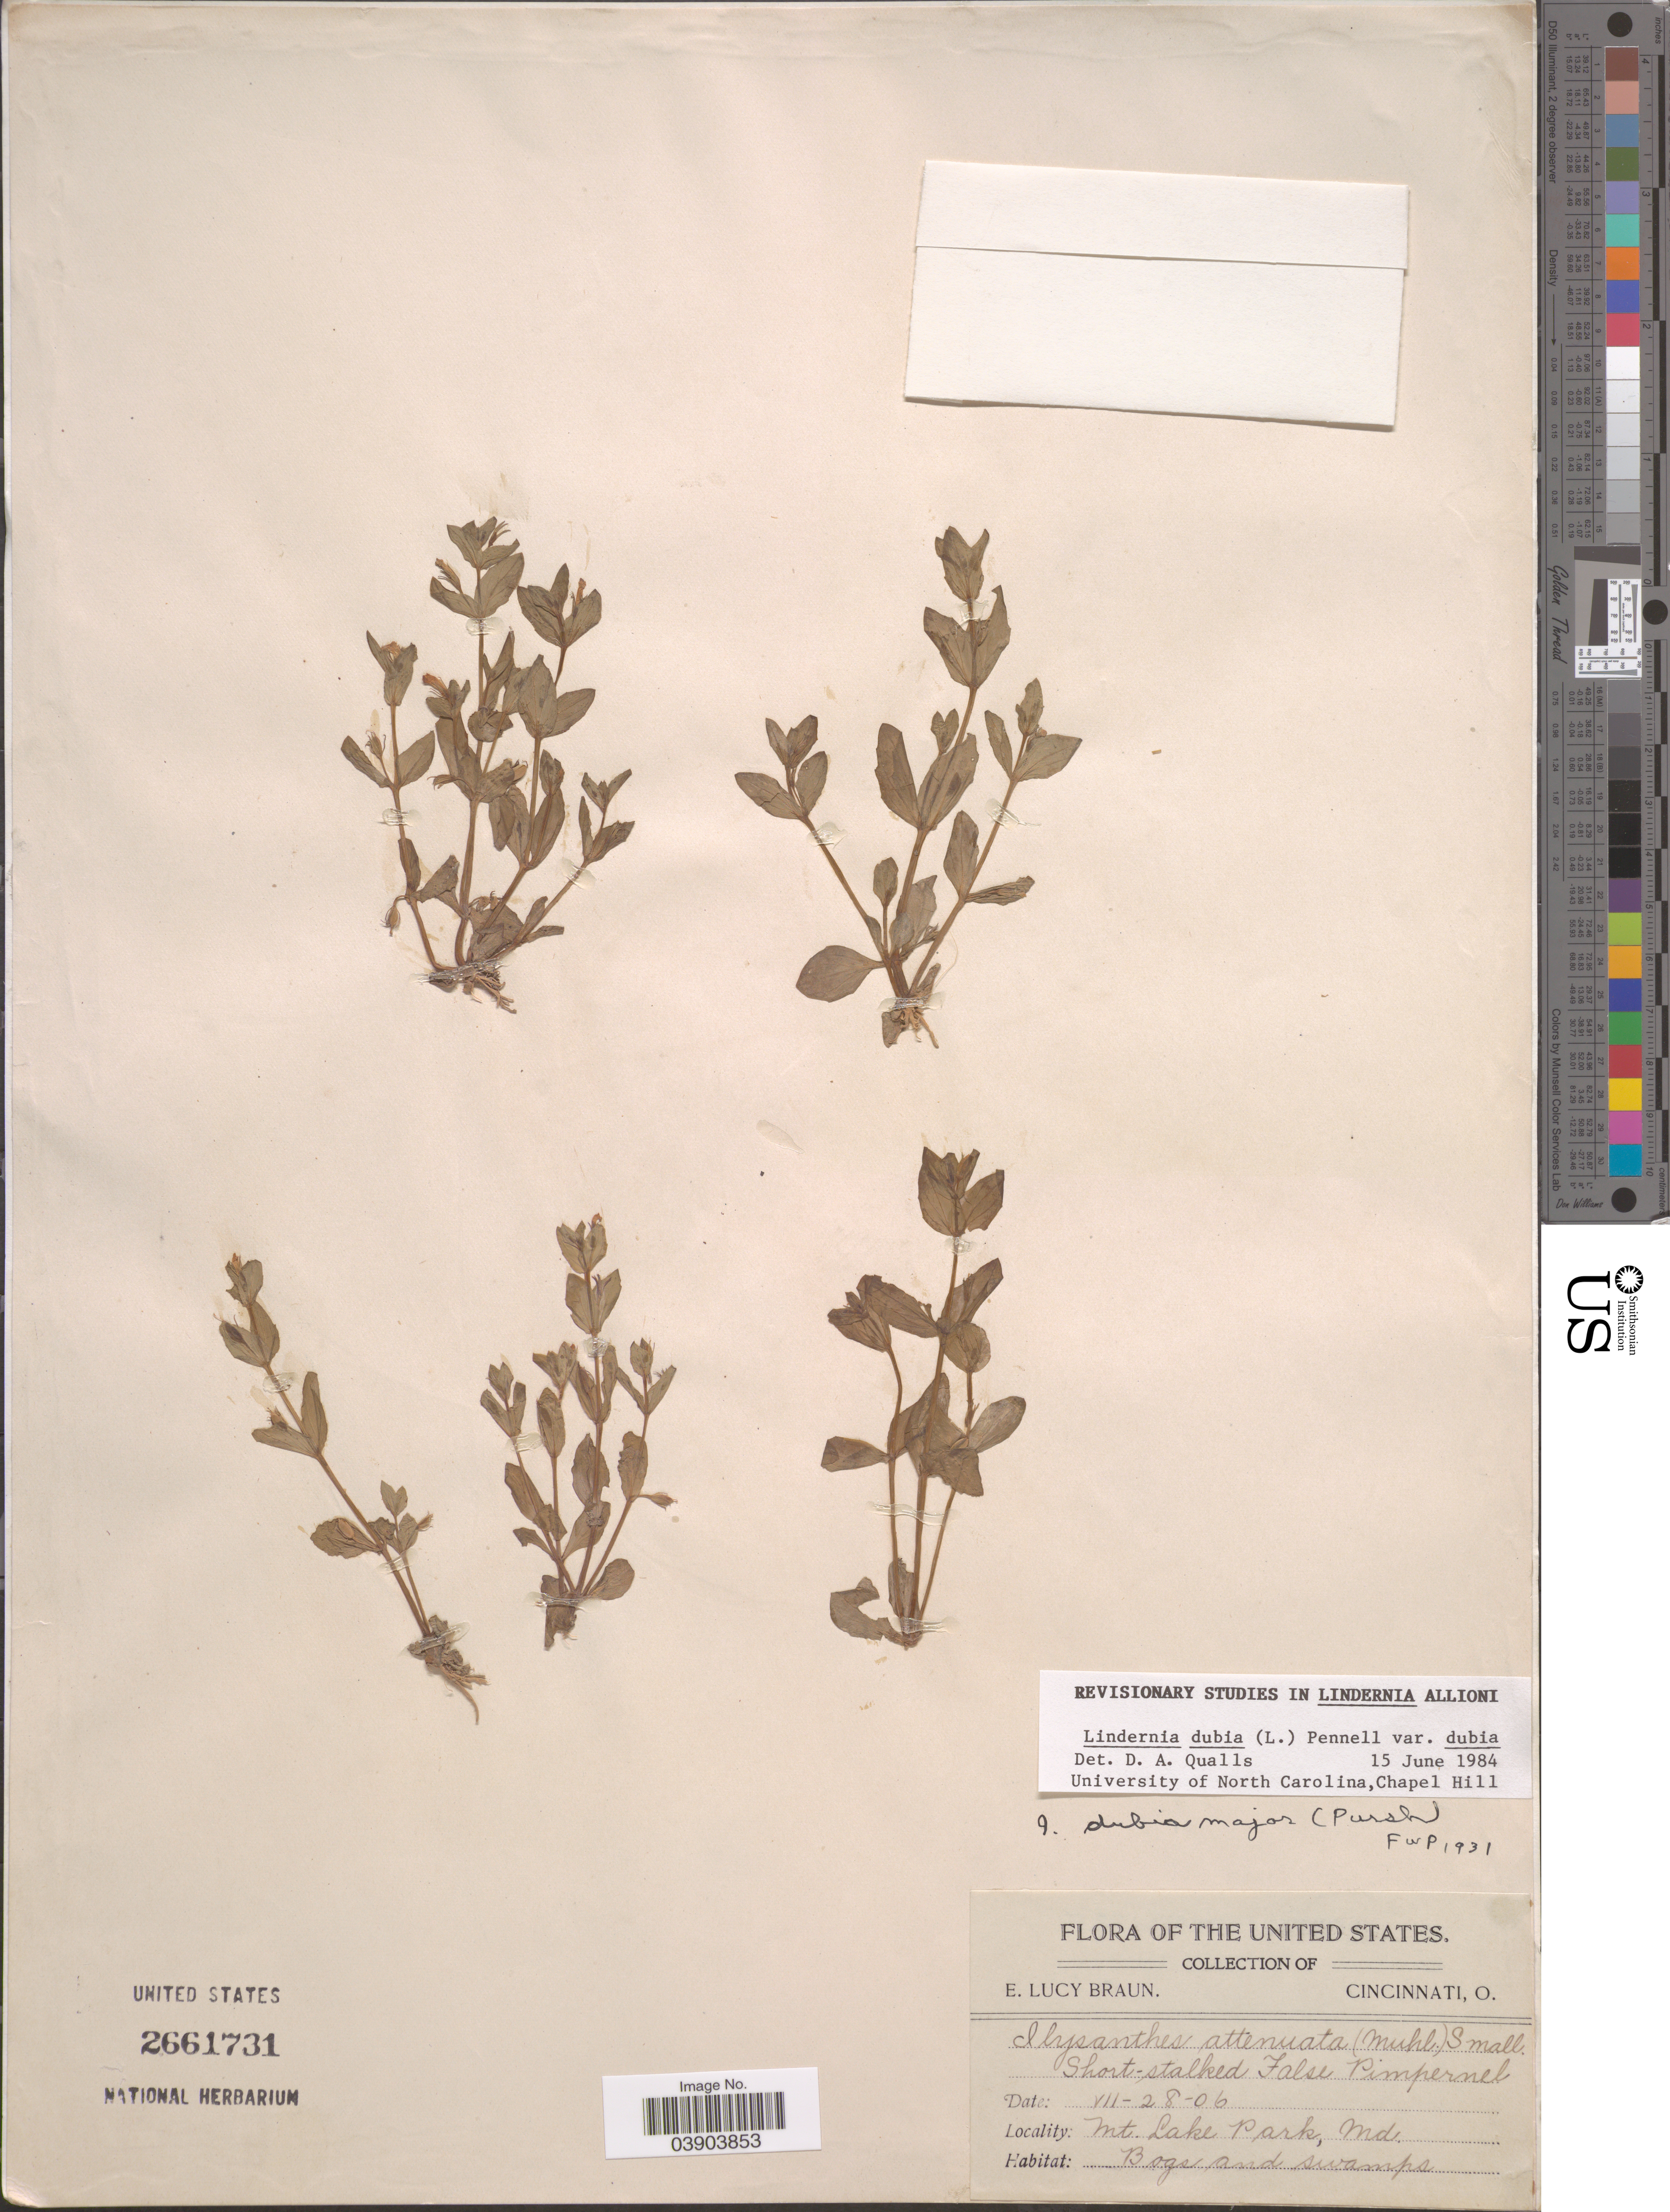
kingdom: Plantae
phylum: Tracheophyta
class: Magnoliopsida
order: Lamiales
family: Linderniaceae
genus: Lindernia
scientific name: Lindernia dubia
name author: (L.) Pennell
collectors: E. L. Braun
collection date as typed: Transcribed d/m/y: 28/7/6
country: United States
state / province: Maryland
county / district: Garrett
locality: Mt. Lake Park.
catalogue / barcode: US 2661731